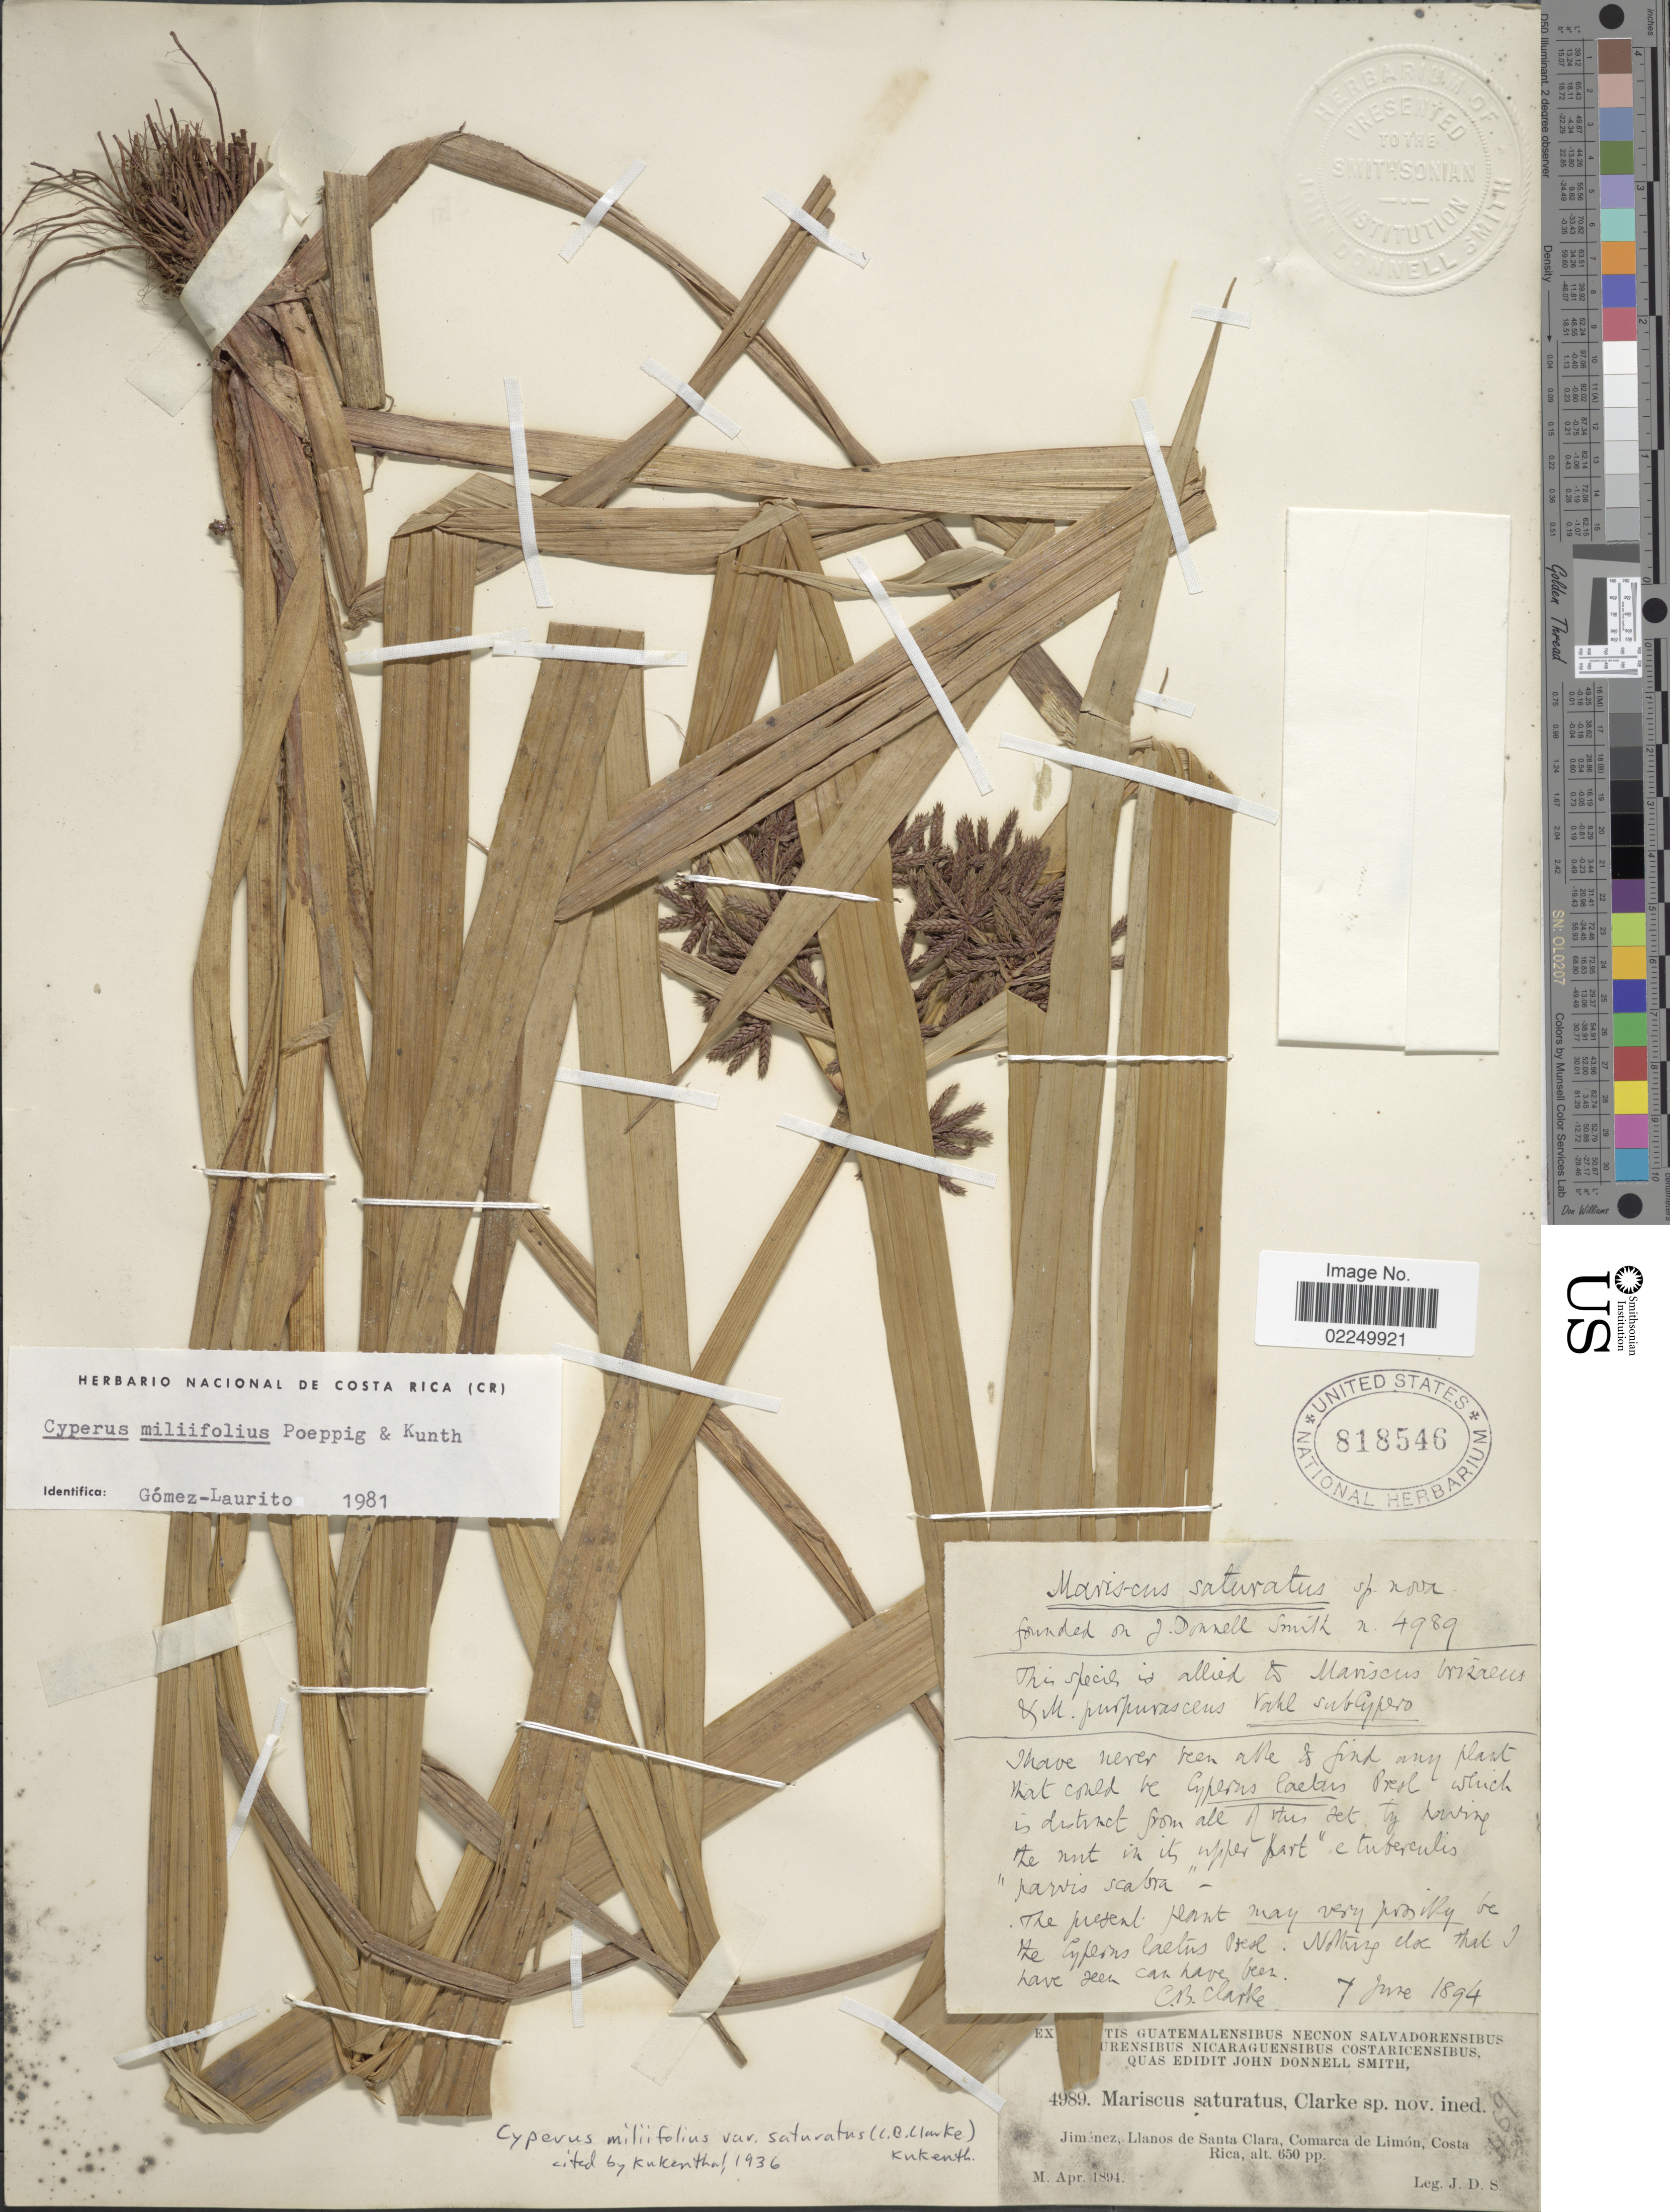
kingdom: Plantae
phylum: Tracheophyta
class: Liliopsida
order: Poales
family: Cyperaceae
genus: Cyperus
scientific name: Cyperus miliifolius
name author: Poepp. & Kunth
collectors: J. Donnell Smith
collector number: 4989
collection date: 1894-06-07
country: Costa Rica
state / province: Limón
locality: Jimenez, Llanos de Santa Clara, Comarca de Limon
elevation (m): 198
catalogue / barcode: US 818546